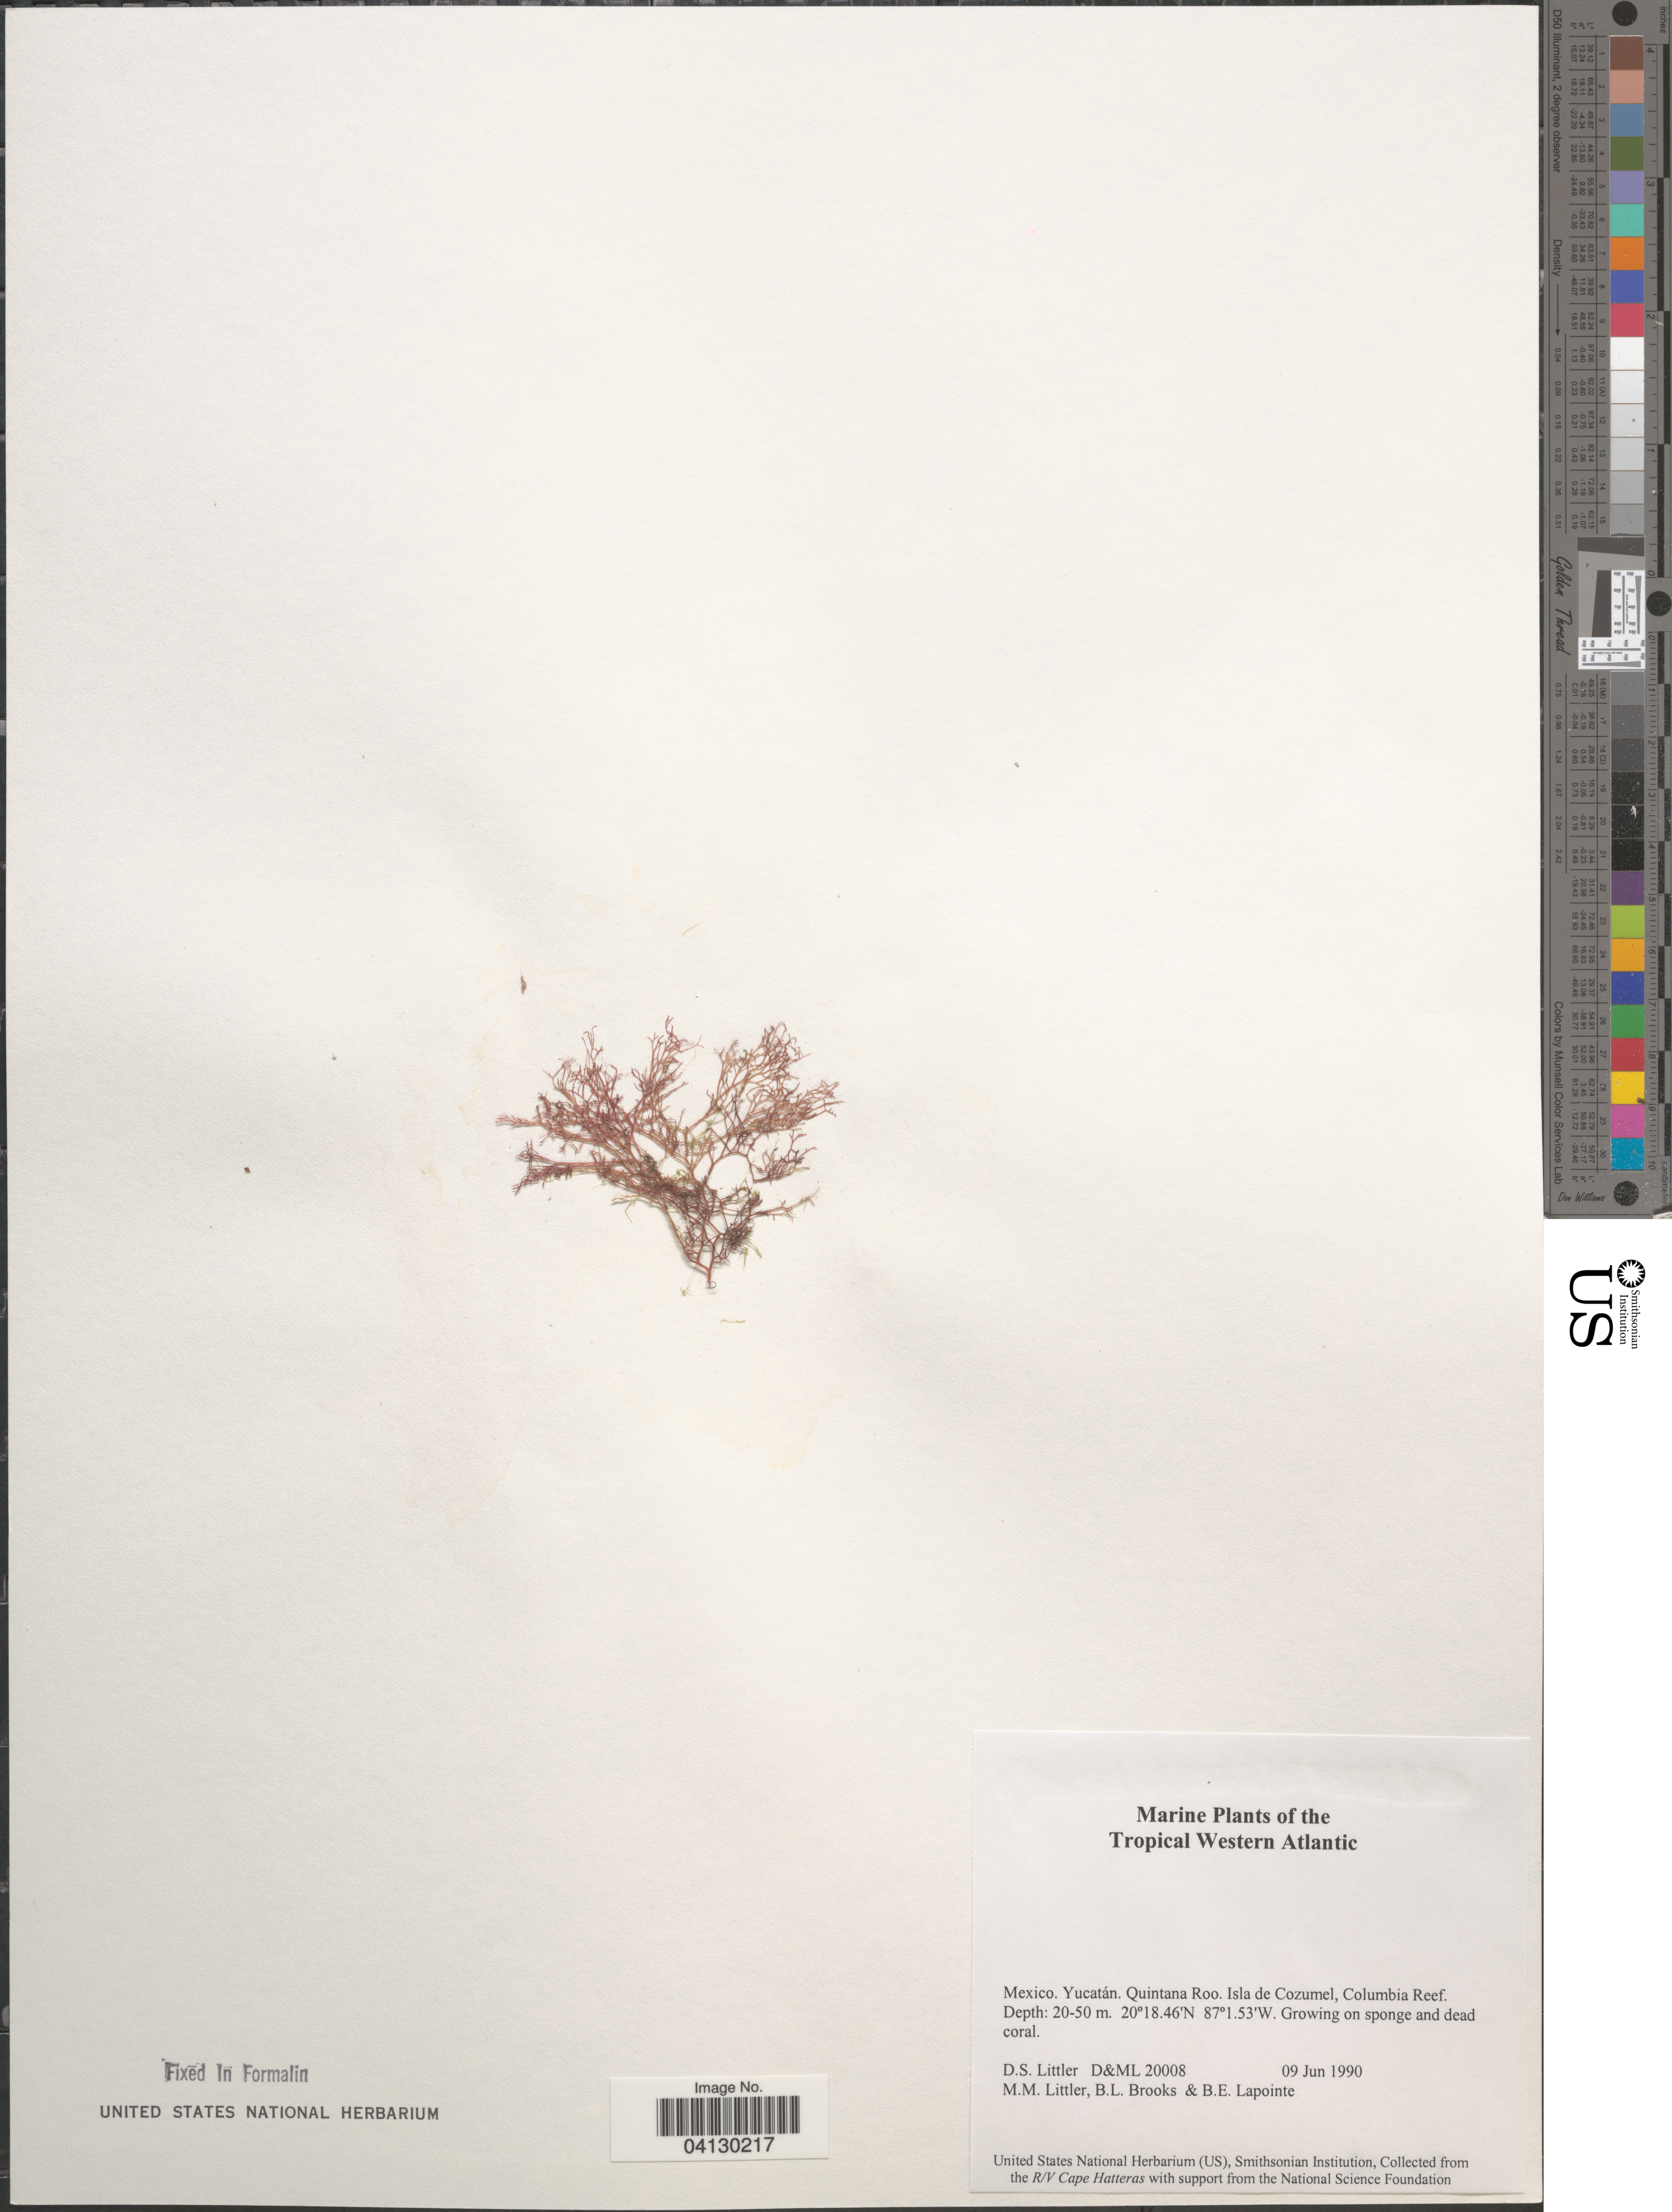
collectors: D. S. Littler, B. Brooks & B. Lapointe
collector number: D&ML20008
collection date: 1990-06-09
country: Mexico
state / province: Yucatán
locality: Tropical Western Atlantic. Quintana Roo. Isla de Cozumel, Columbia Reef.